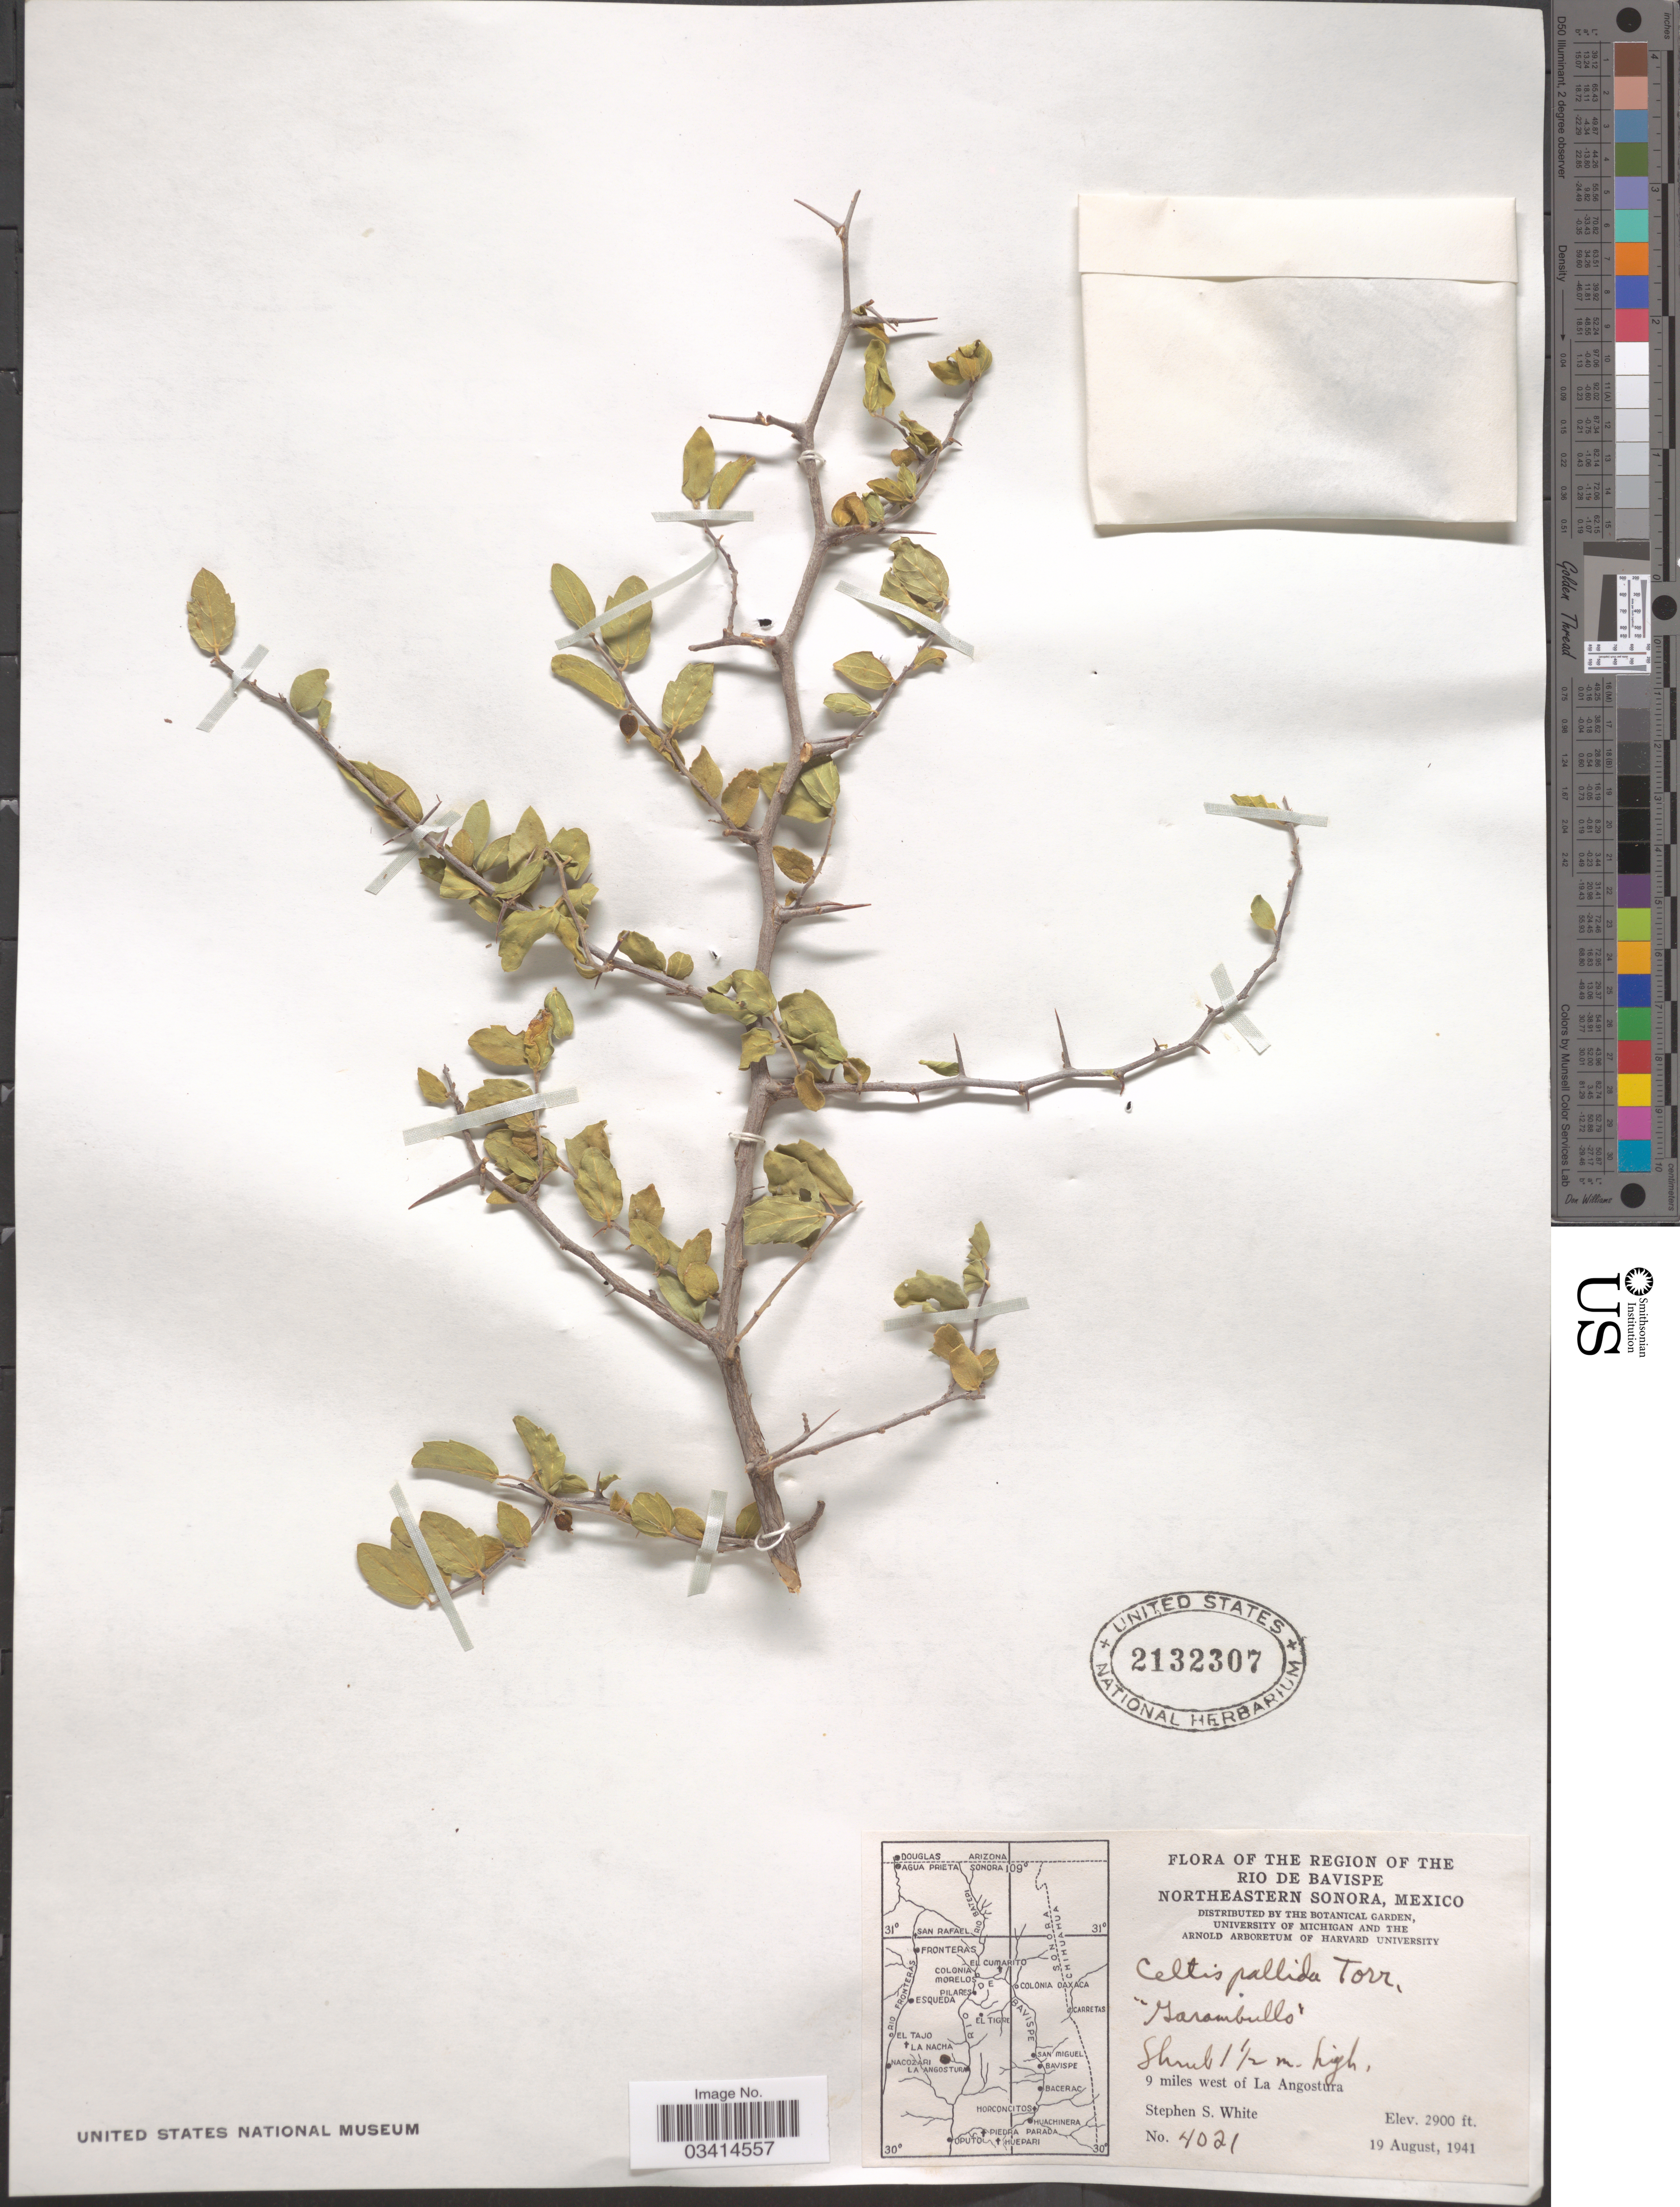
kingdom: Plantae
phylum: Tracheophyta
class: Magnoliopsida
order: Rosales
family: Cannabaceae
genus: Celtis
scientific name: Celtis pallida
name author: Torr. in Emory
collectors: S. S. White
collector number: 4021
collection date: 1941-08-19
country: Mexico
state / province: Sonora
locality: The Region of the Rio de Bavispe. Northeastern Sonora. 9 miles west of La Angostura.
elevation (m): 884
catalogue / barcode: US 2132307